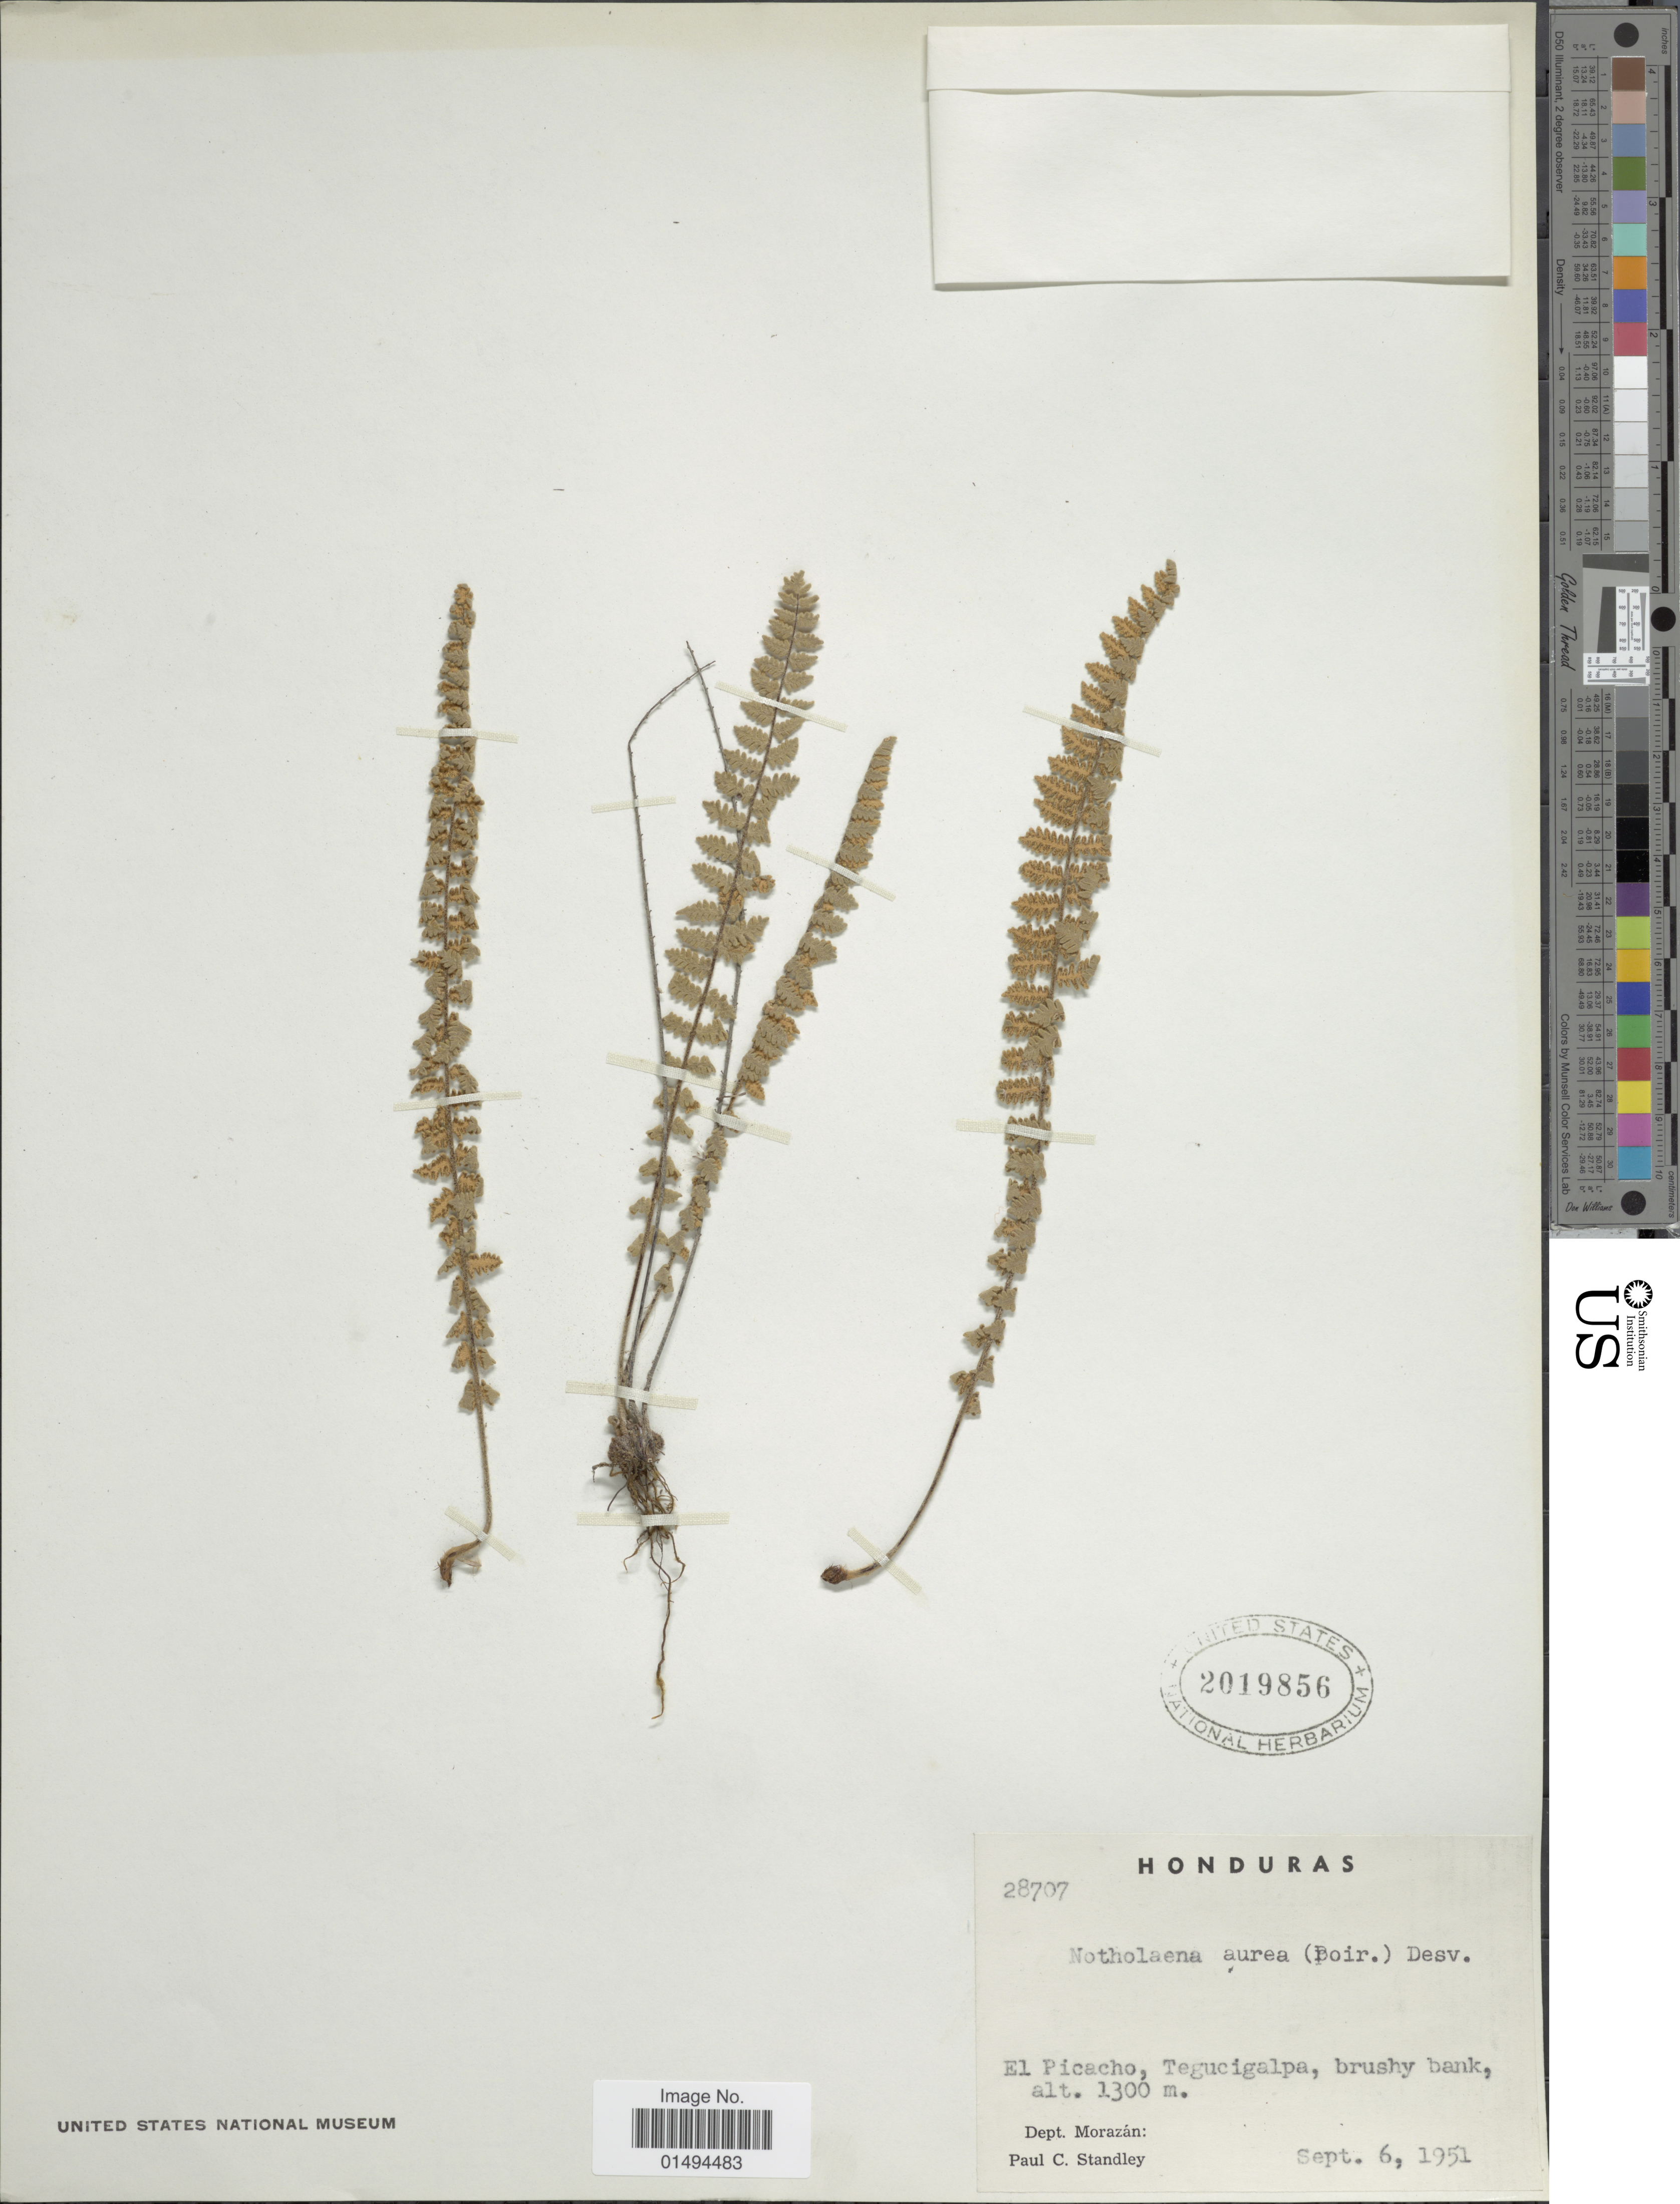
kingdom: Plantae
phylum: Tracheophyta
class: Polypodiopsida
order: Polypodiales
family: Pteridaceae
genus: Myriopteris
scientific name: Myriopteris aurea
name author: (Poir.) Grusz & Windham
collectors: P. C. Standley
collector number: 28707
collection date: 1951-09-06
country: Honduras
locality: El Pichaco, Tegucigalpa, brushy bank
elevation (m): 1300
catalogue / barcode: US 2019856